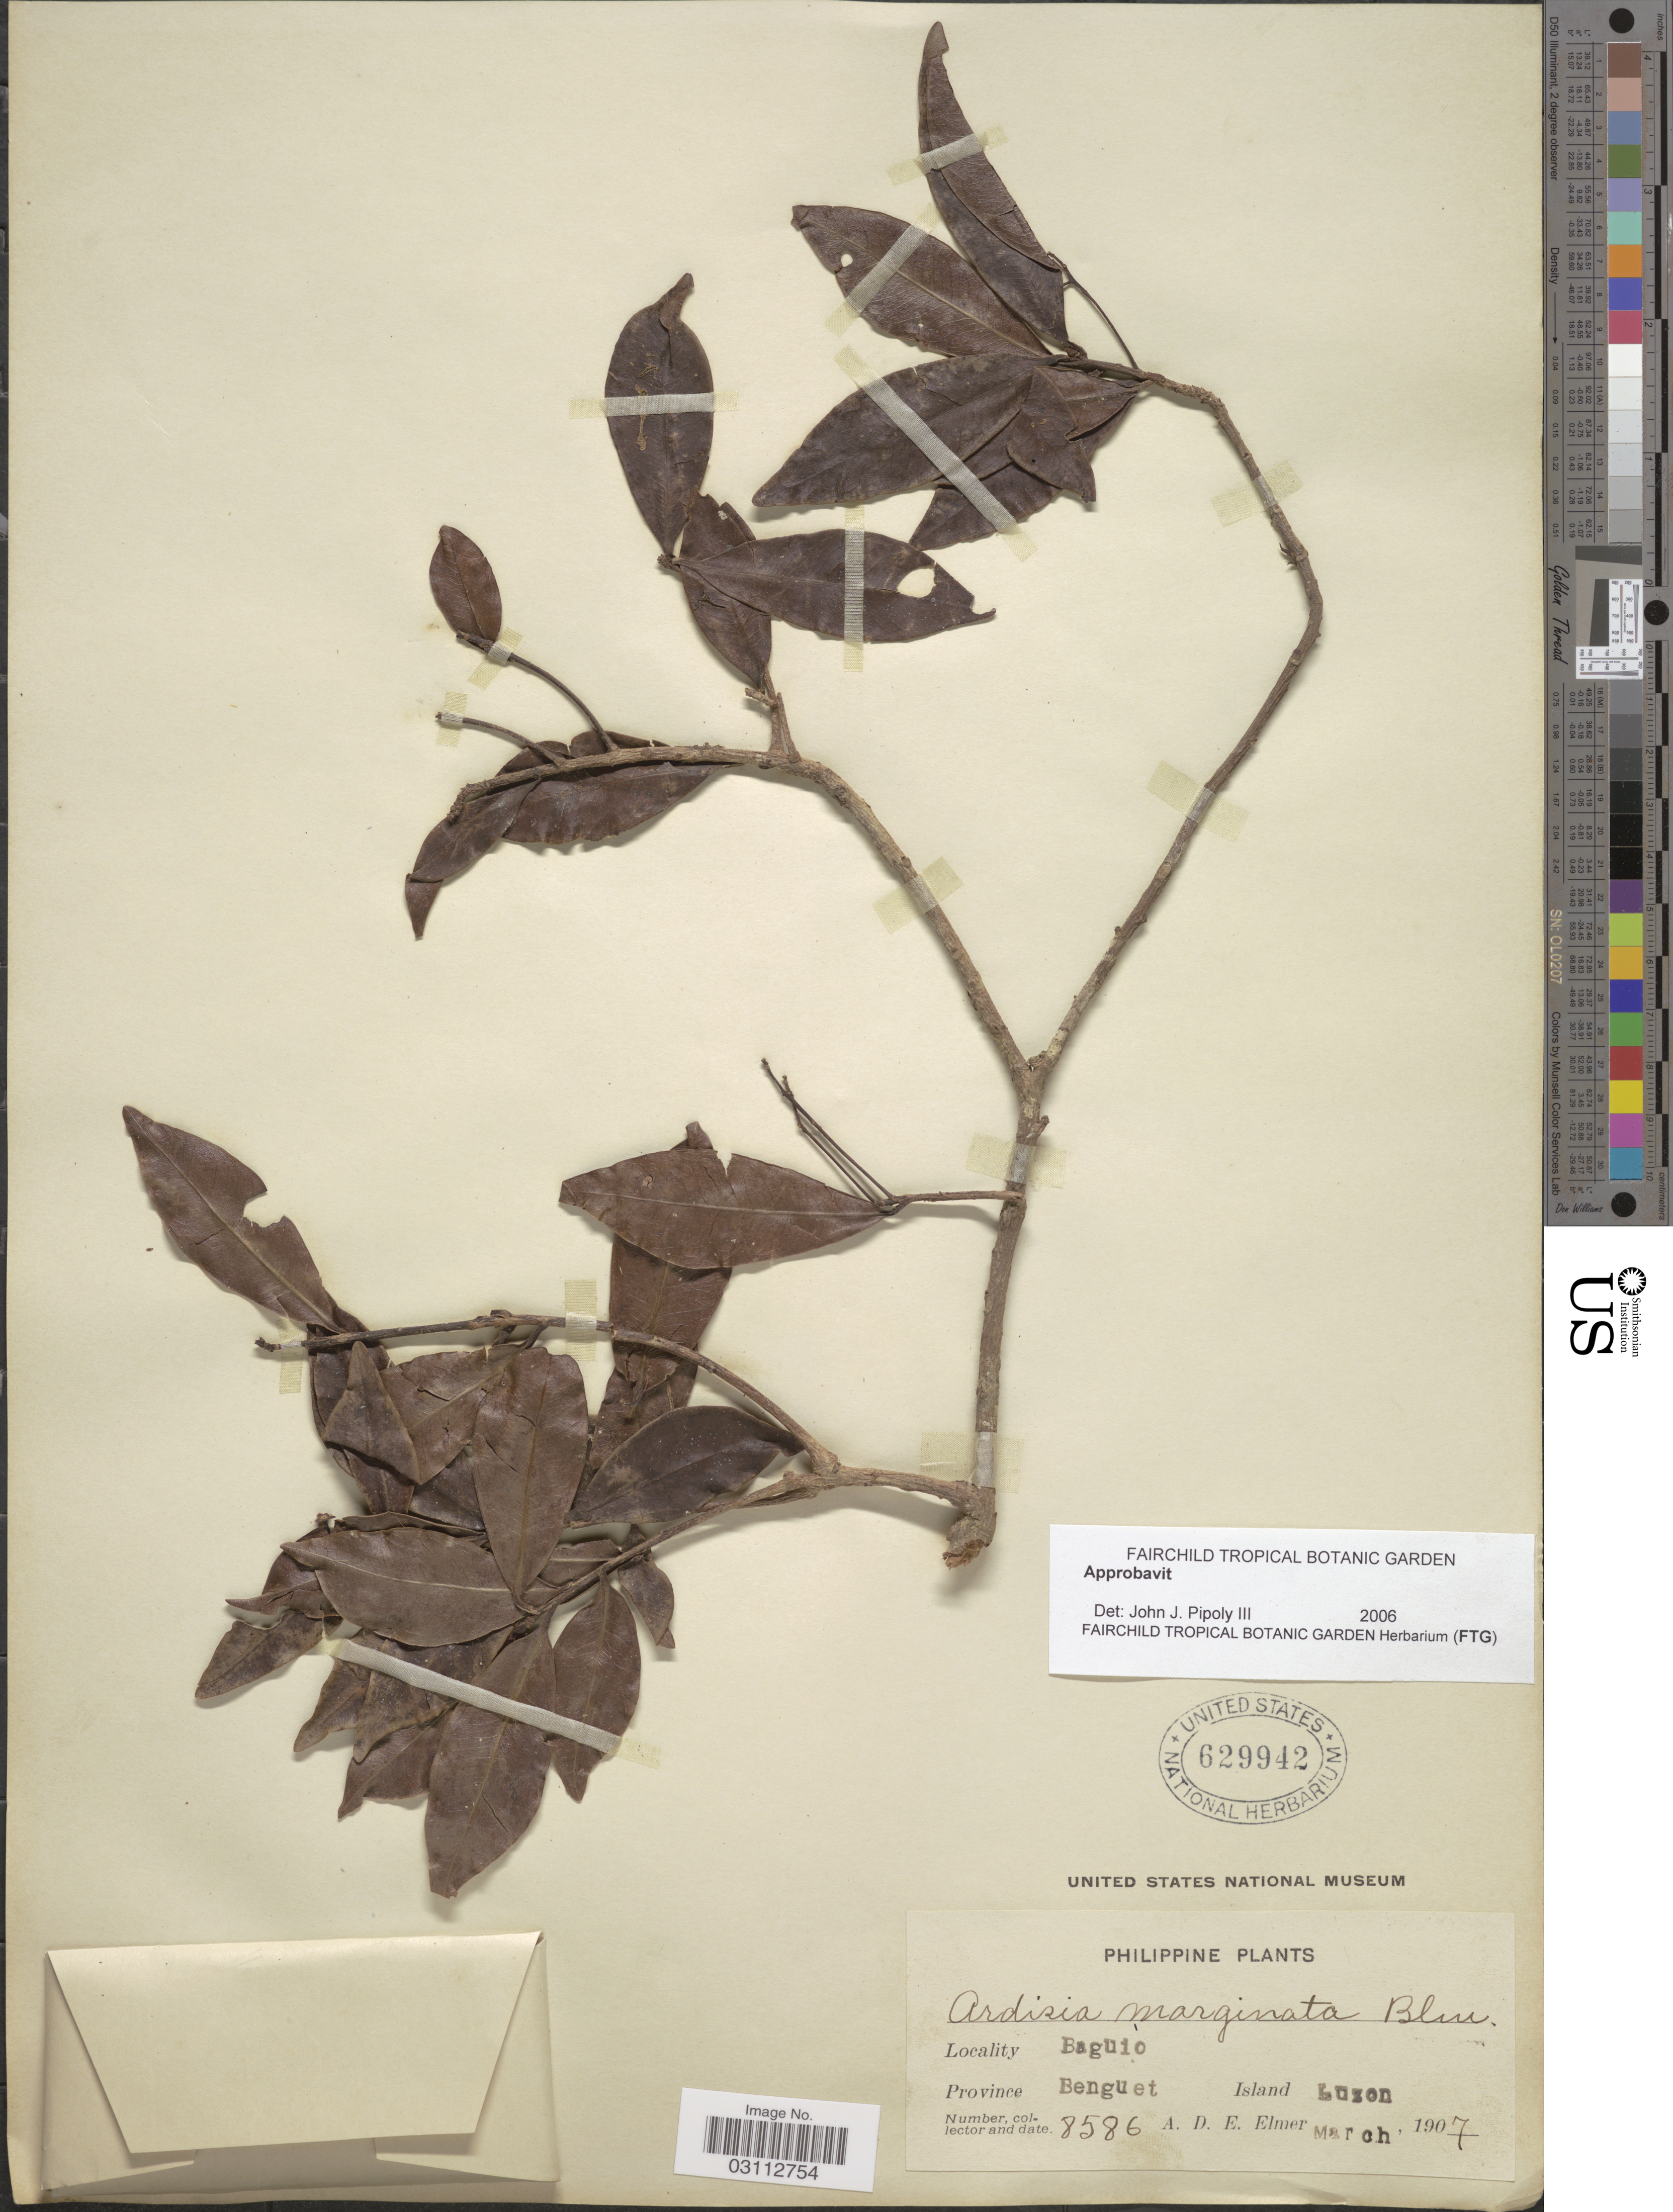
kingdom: Plantae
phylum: Tracheophyta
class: Magnoliopsida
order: Ericales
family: Primulaceae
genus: Ardisia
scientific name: Ardisia marginata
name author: Blume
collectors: A. D. E. Elmer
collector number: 8586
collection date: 1907-03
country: Philippines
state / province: Cordillera (Administrative Region)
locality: Baguio, Province Benguet, Island Luzon.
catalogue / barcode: US 629942